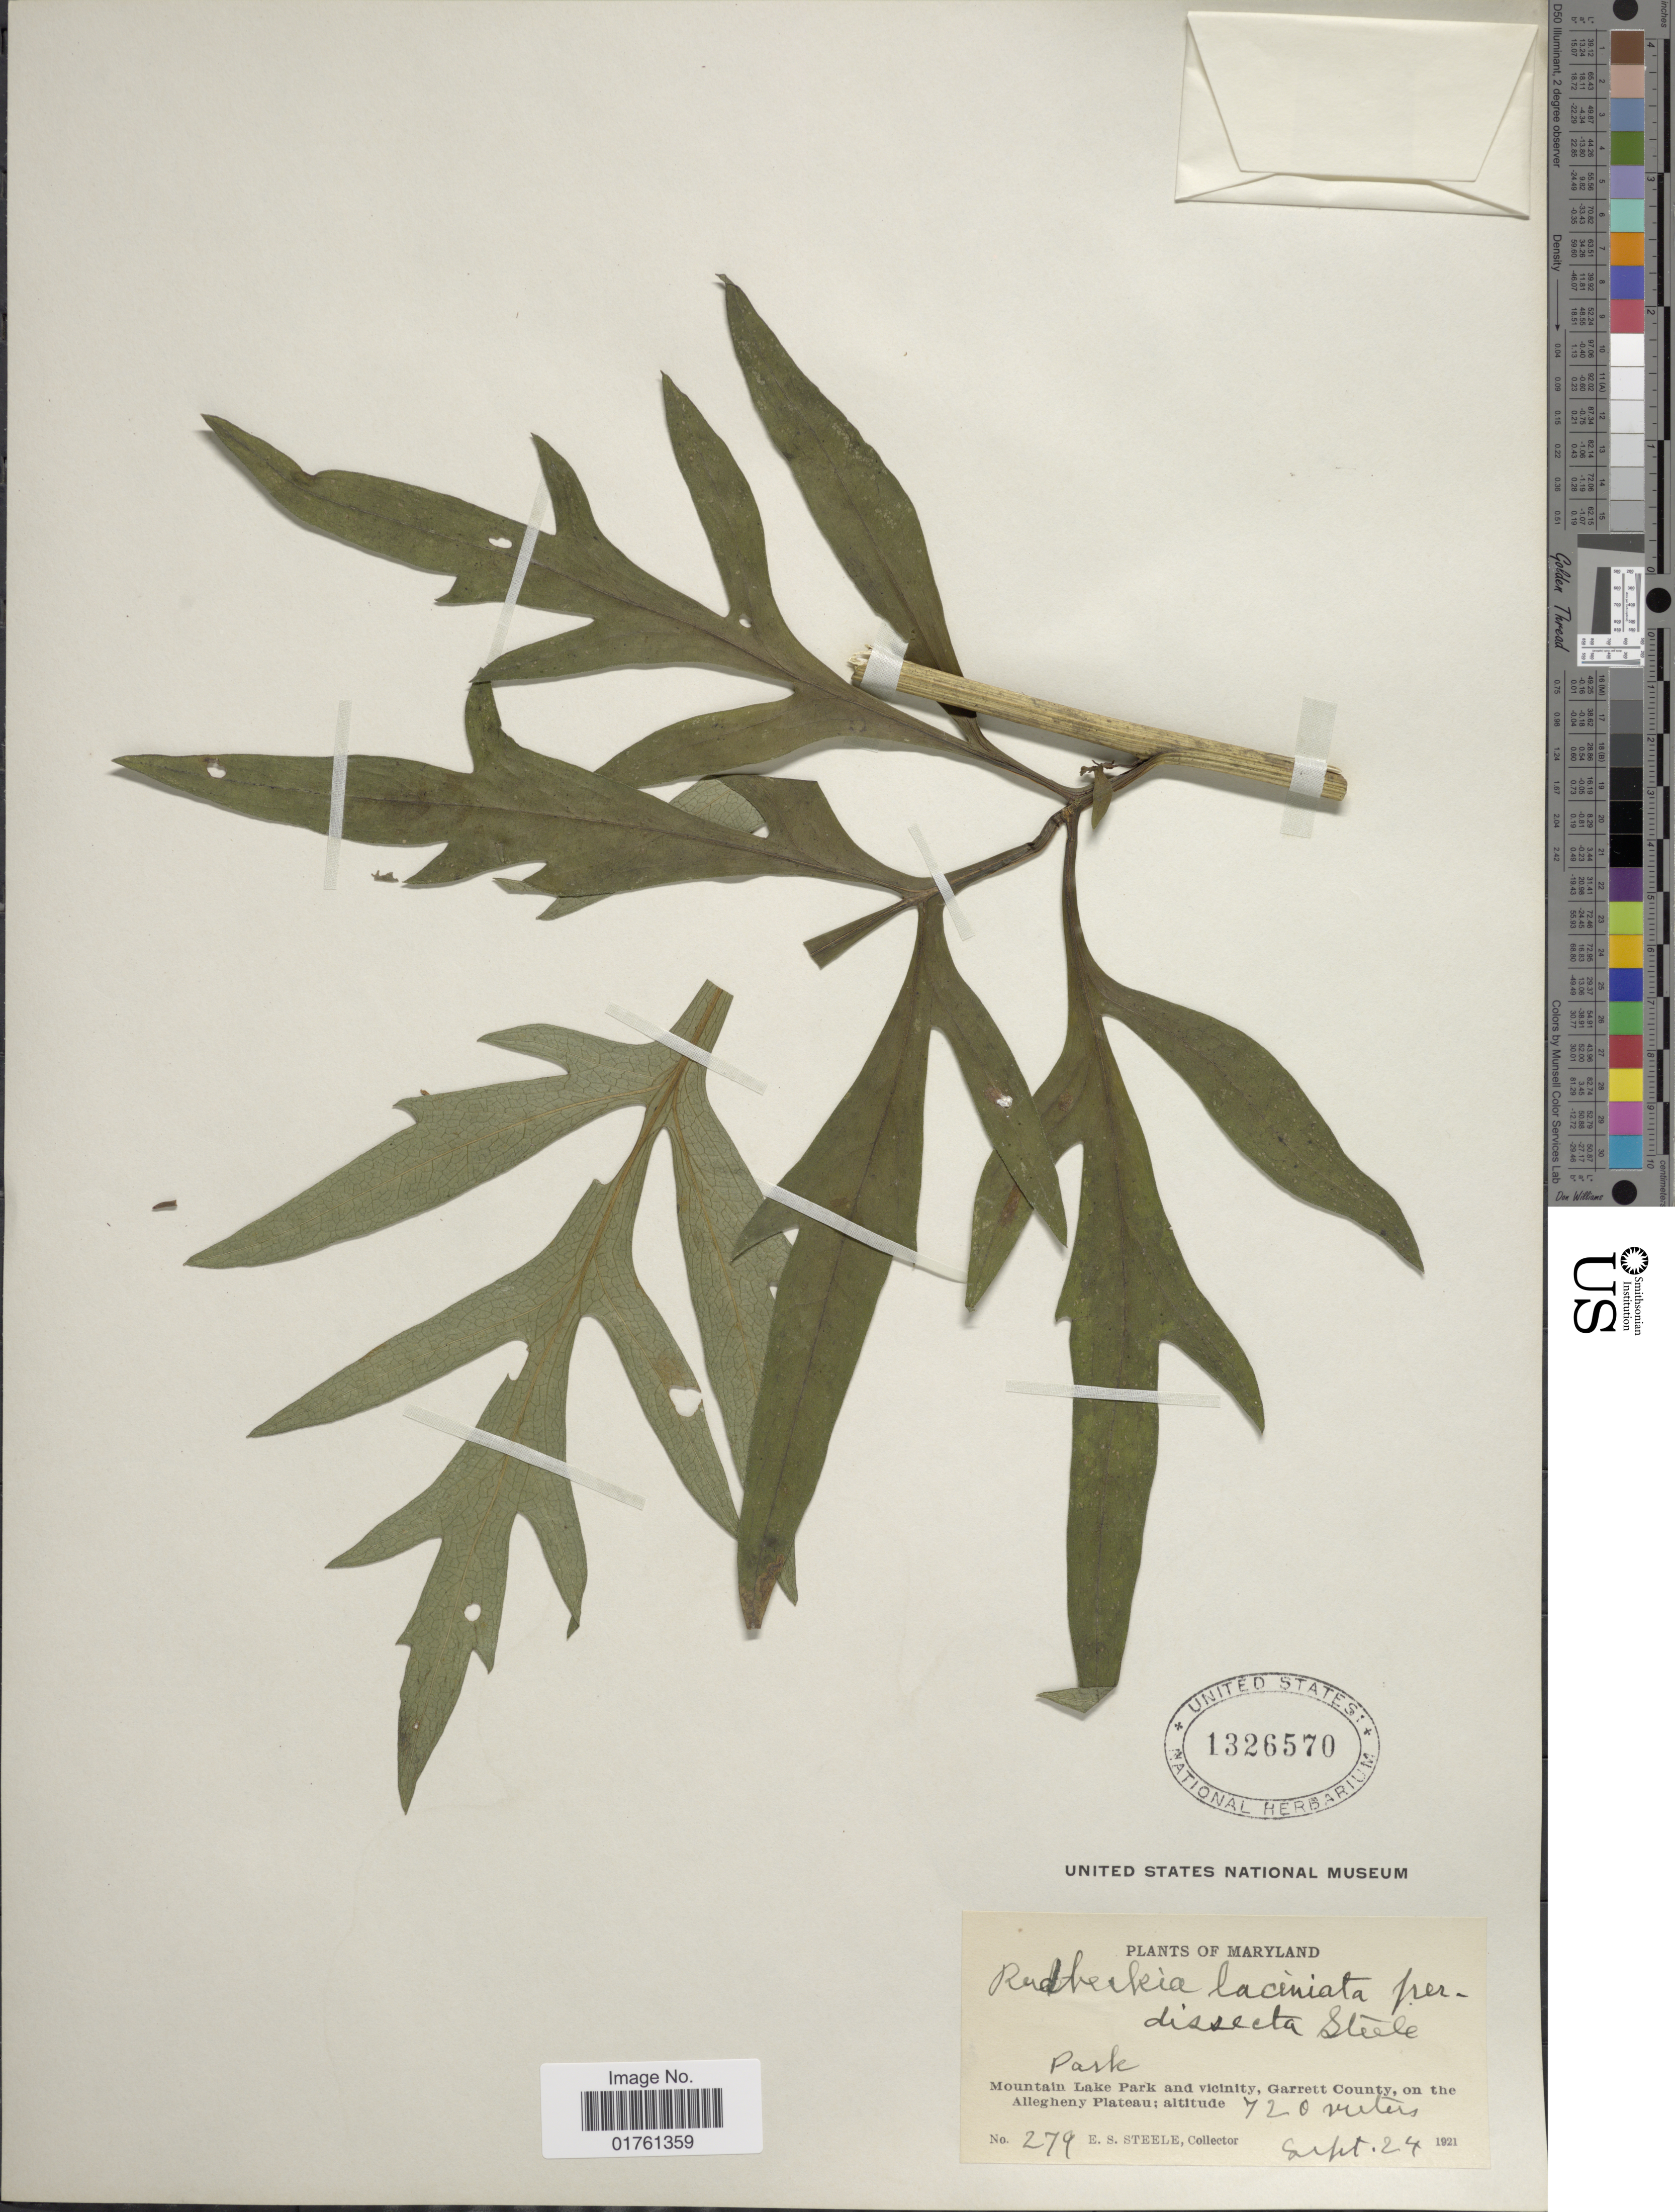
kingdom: Plantae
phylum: Tracheophyta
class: Magnoliopsida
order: Asterales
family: Asteraceae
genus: Rudbeckia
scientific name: Rudbeckia laciniata var. bipinnata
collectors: E. Steele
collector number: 279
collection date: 1921-09-24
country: United States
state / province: Maryland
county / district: Garrett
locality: Park, Mountain Lake Park and vicinity, Garrett County, on the Allegheny Plateau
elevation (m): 720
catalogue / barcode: US 1326570